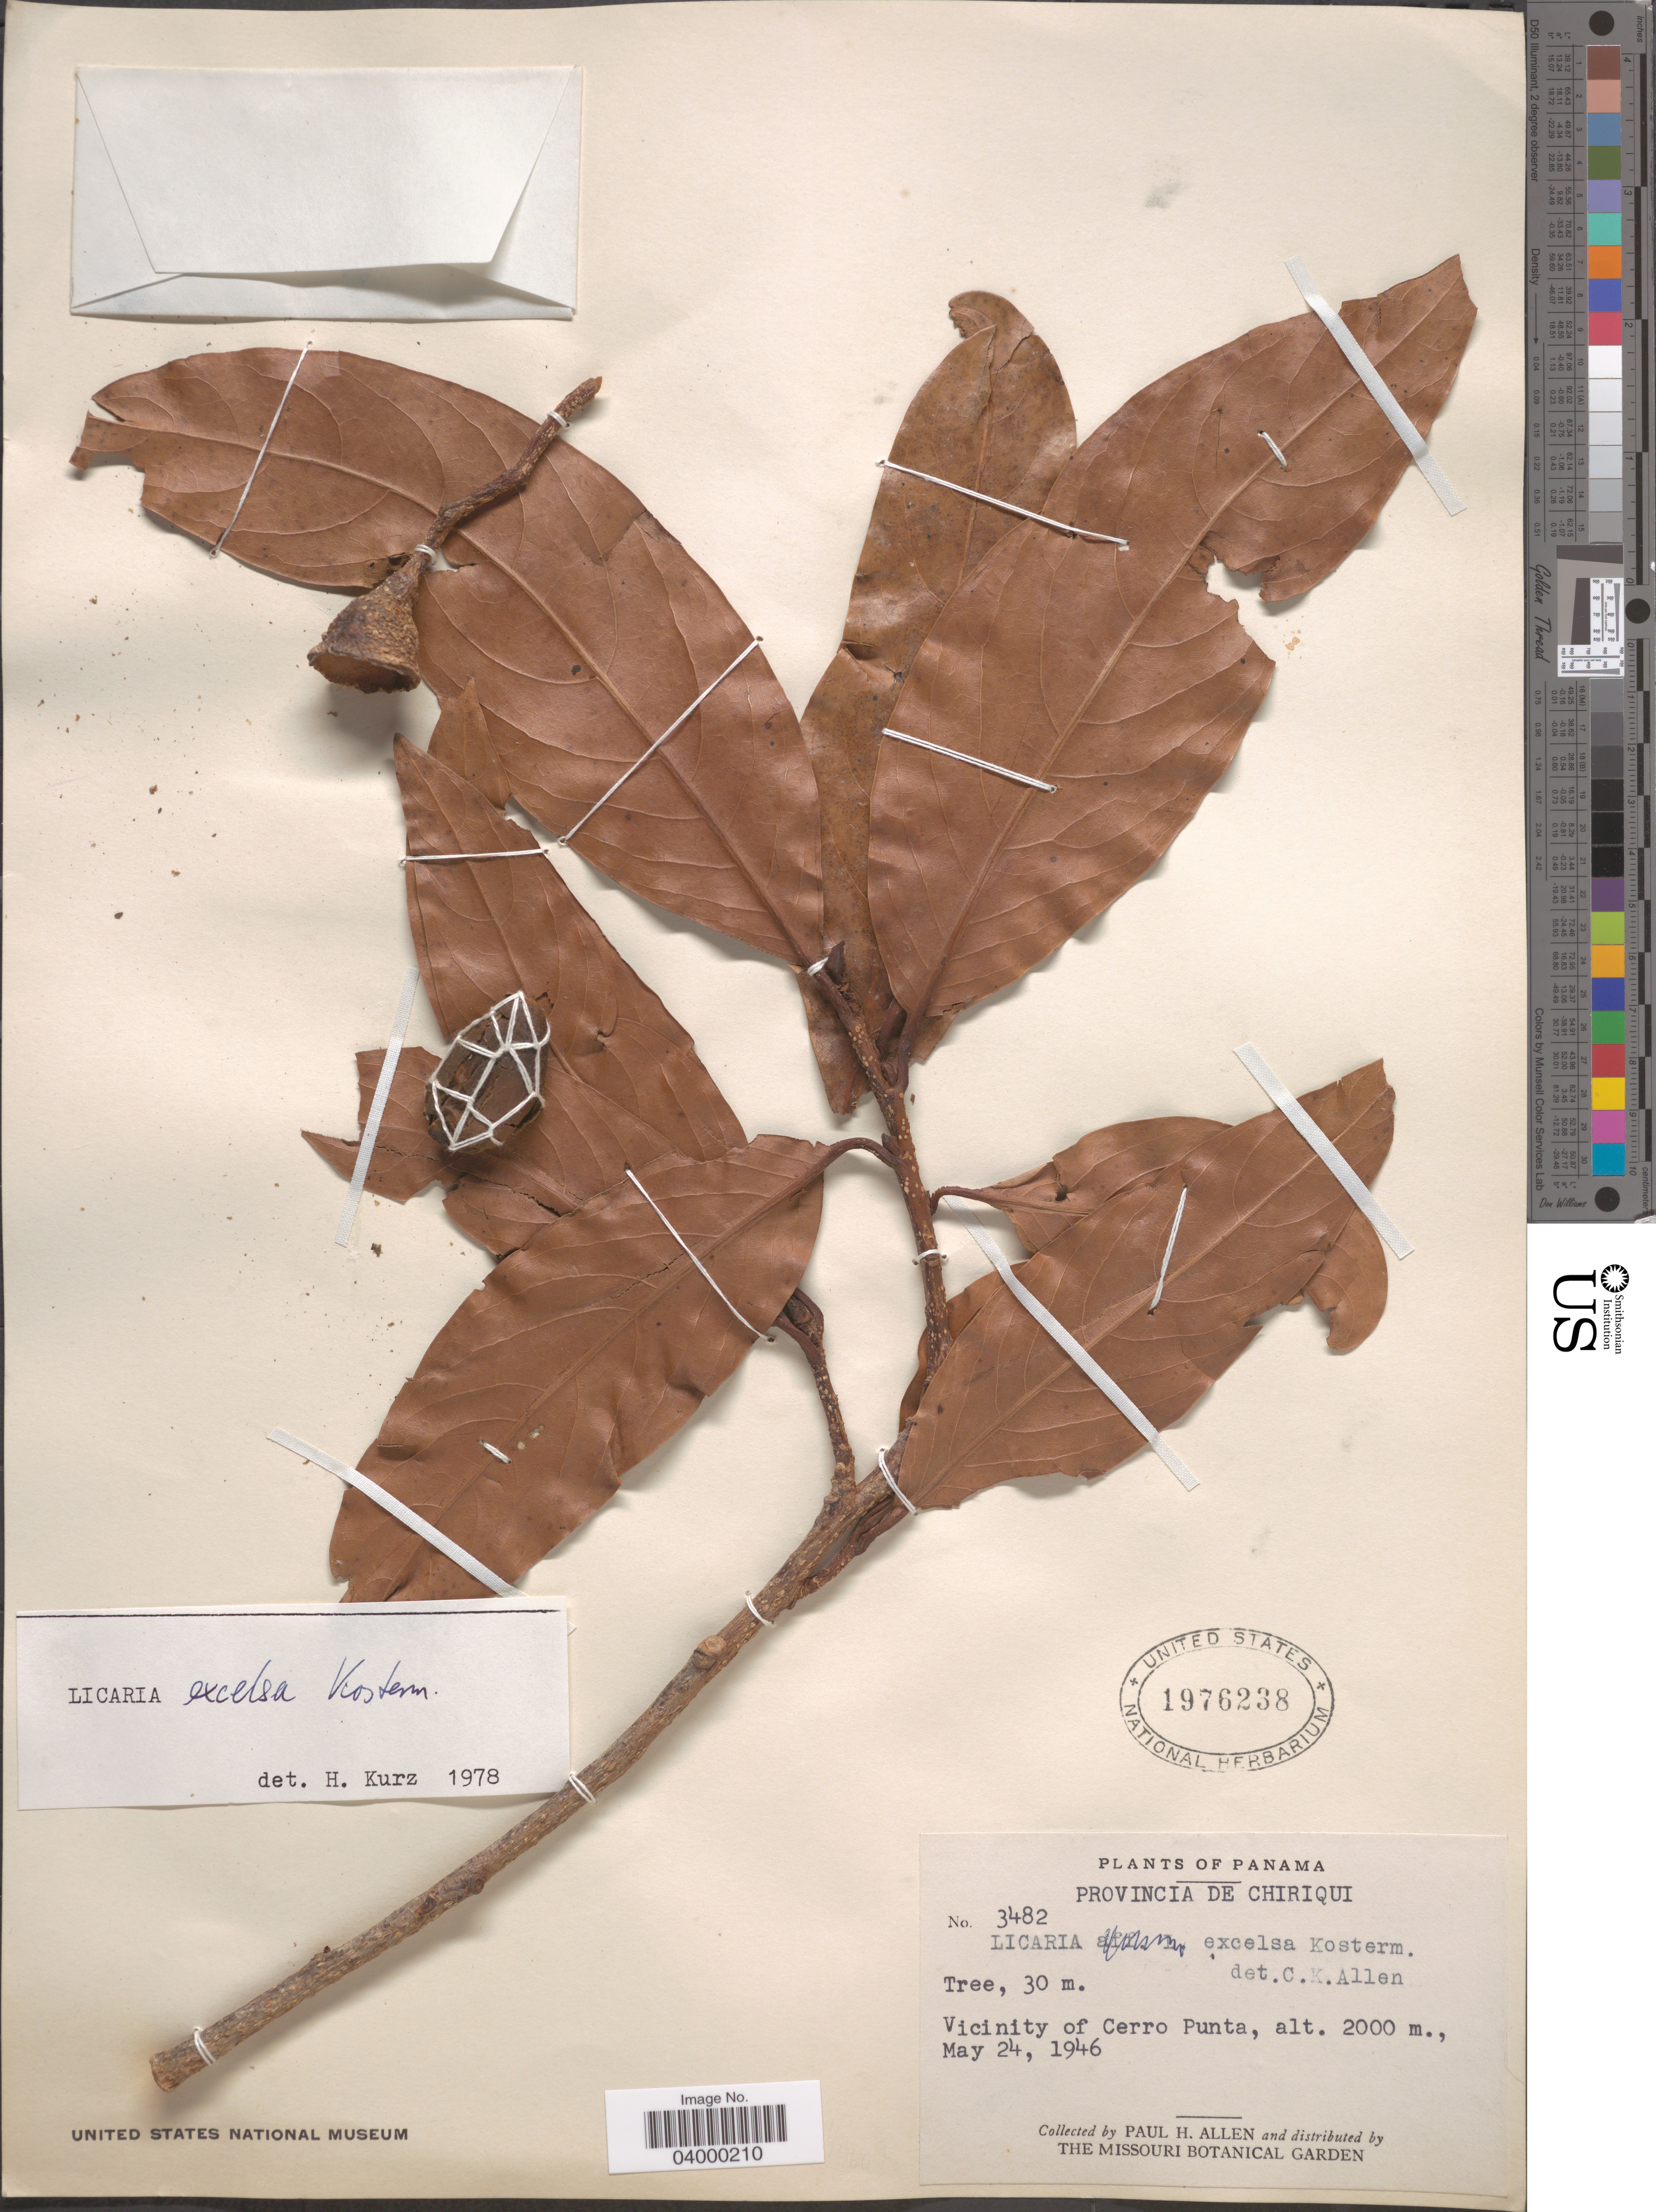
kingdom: Plantae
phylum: Tracheophyta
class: Magnoliopsida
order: Laurales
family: Lauraceae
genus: Licaria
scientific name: Licaria excelsa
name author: Kosterm.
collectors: P. H. Allen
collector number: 3482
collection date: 1946-05-24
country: Panama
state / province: Chiriqui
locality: Vicinity of Cerro Punta.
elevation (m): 2000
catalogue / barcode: US 1976238